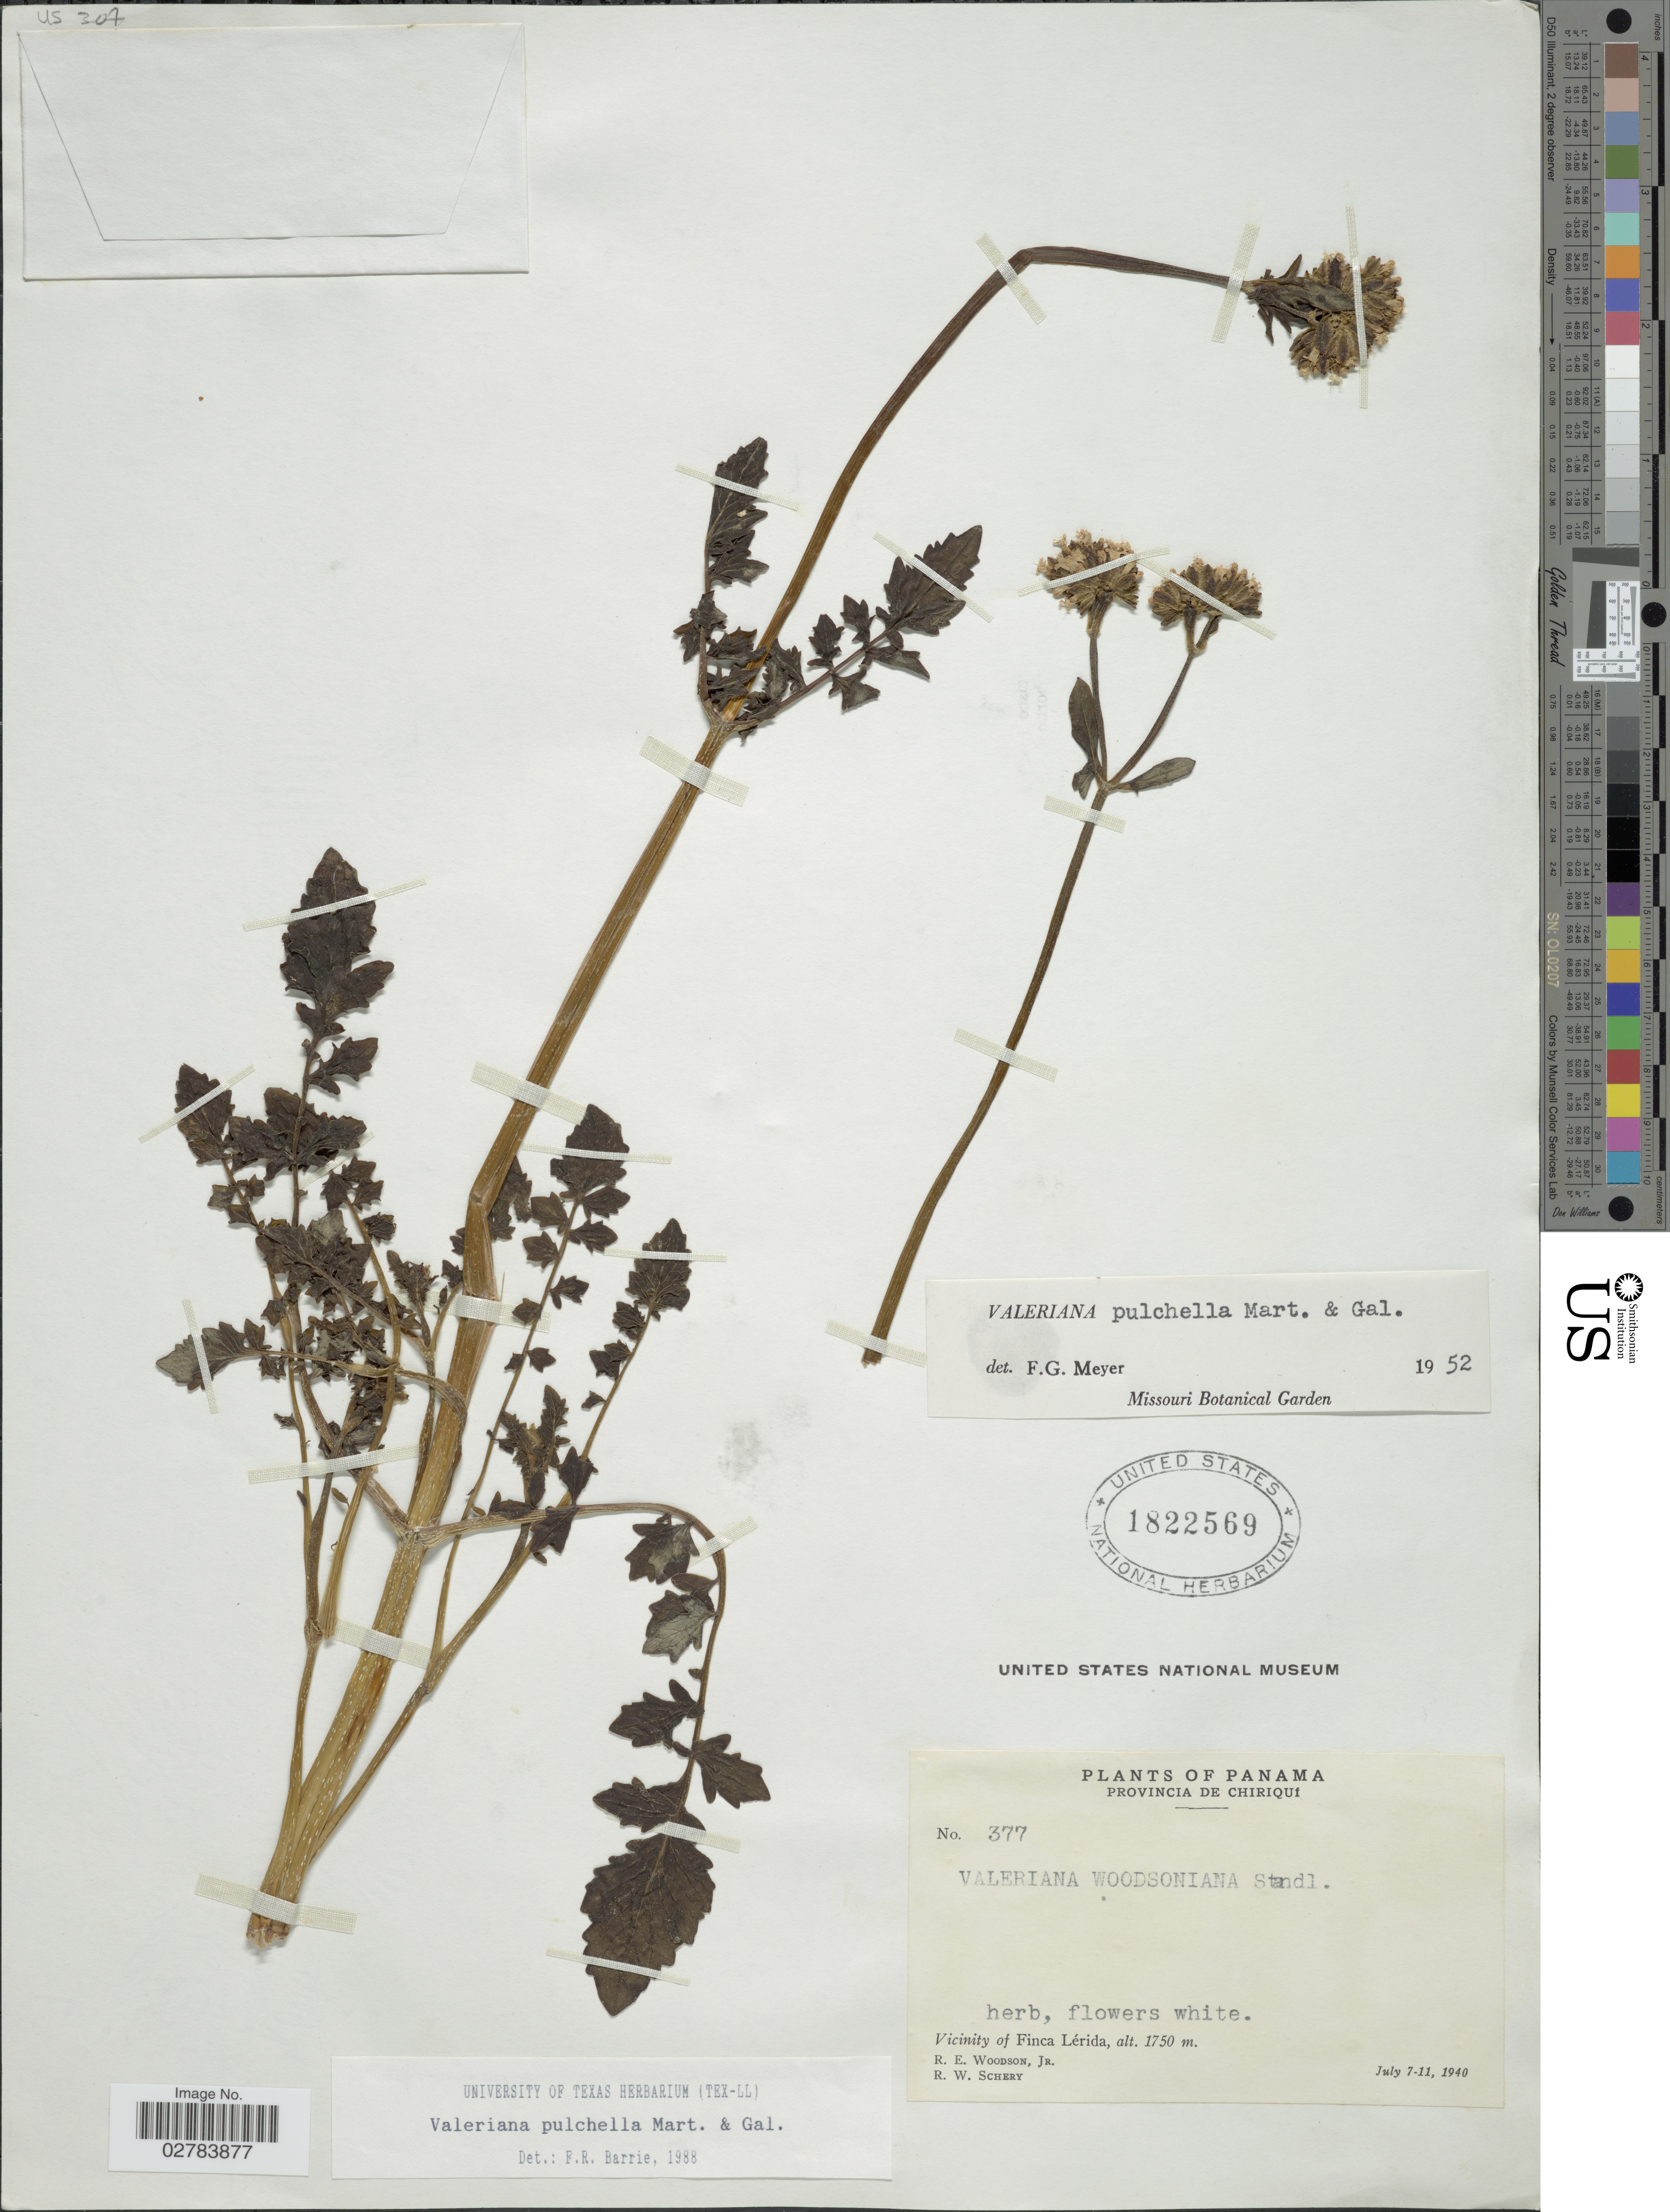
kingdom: Plantae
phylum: Tracheophyta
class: Magnoliopsida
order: Dipsacales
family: Caprifoliaceae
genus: Valeriana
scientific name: Valeriana pulchella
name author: M. Martens & Galeotti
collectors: R. E. Woodson & R. W. Schery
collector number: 377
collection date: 1940-07-07/1940-07-11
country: Panama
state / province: Chiriqui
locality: Vicinity of Finca Lérida.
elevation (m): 1750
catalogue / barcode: US 1822569